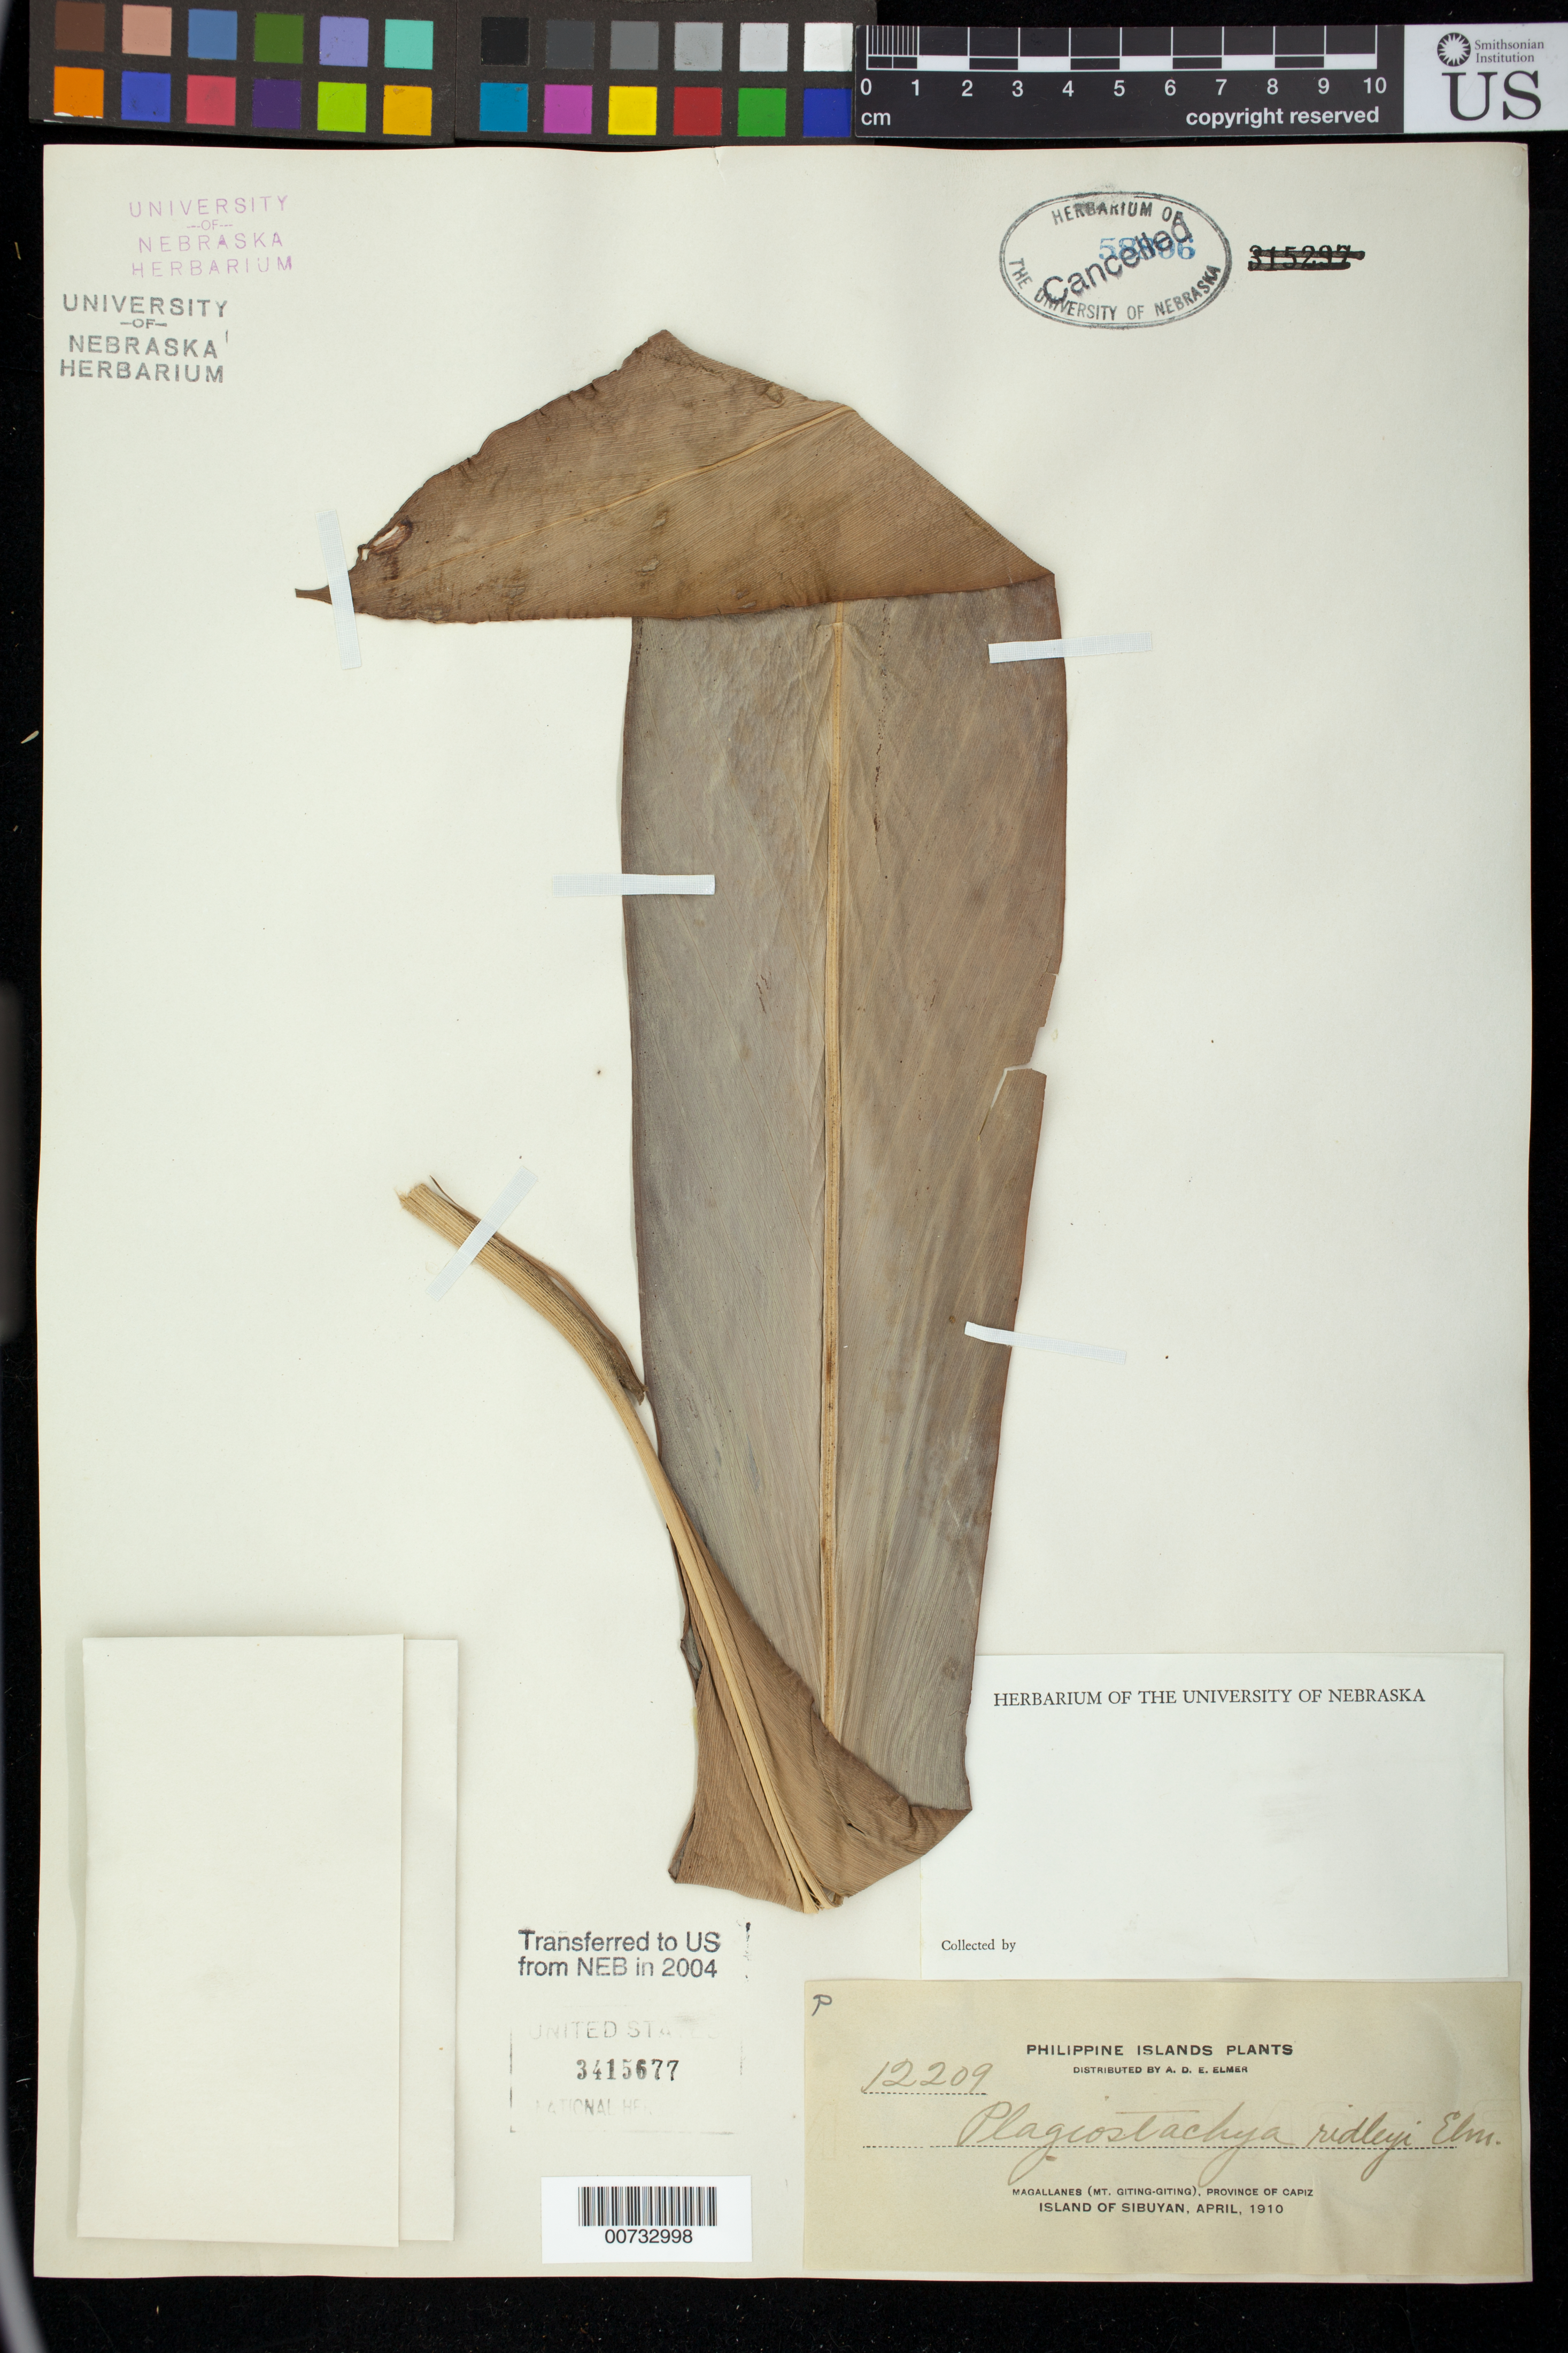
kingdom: Plantae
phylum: Tracheophyta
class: Liliopsida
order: Zingiberales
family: Zingiberaceae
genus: Plagiostachys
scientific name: Plagiostachys ridleyi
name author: Elmer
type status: Type Collection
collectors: A. D. E. Elmer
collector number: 12209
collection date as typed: Apr 1910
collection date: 1910-04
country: Philippines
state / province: Mimaropa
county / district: Romblon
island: Sibuyan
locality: Magallanes (Mt. Giting-Giting), Province of Capiz, Island of Sibuyan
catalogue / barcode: US 3415677